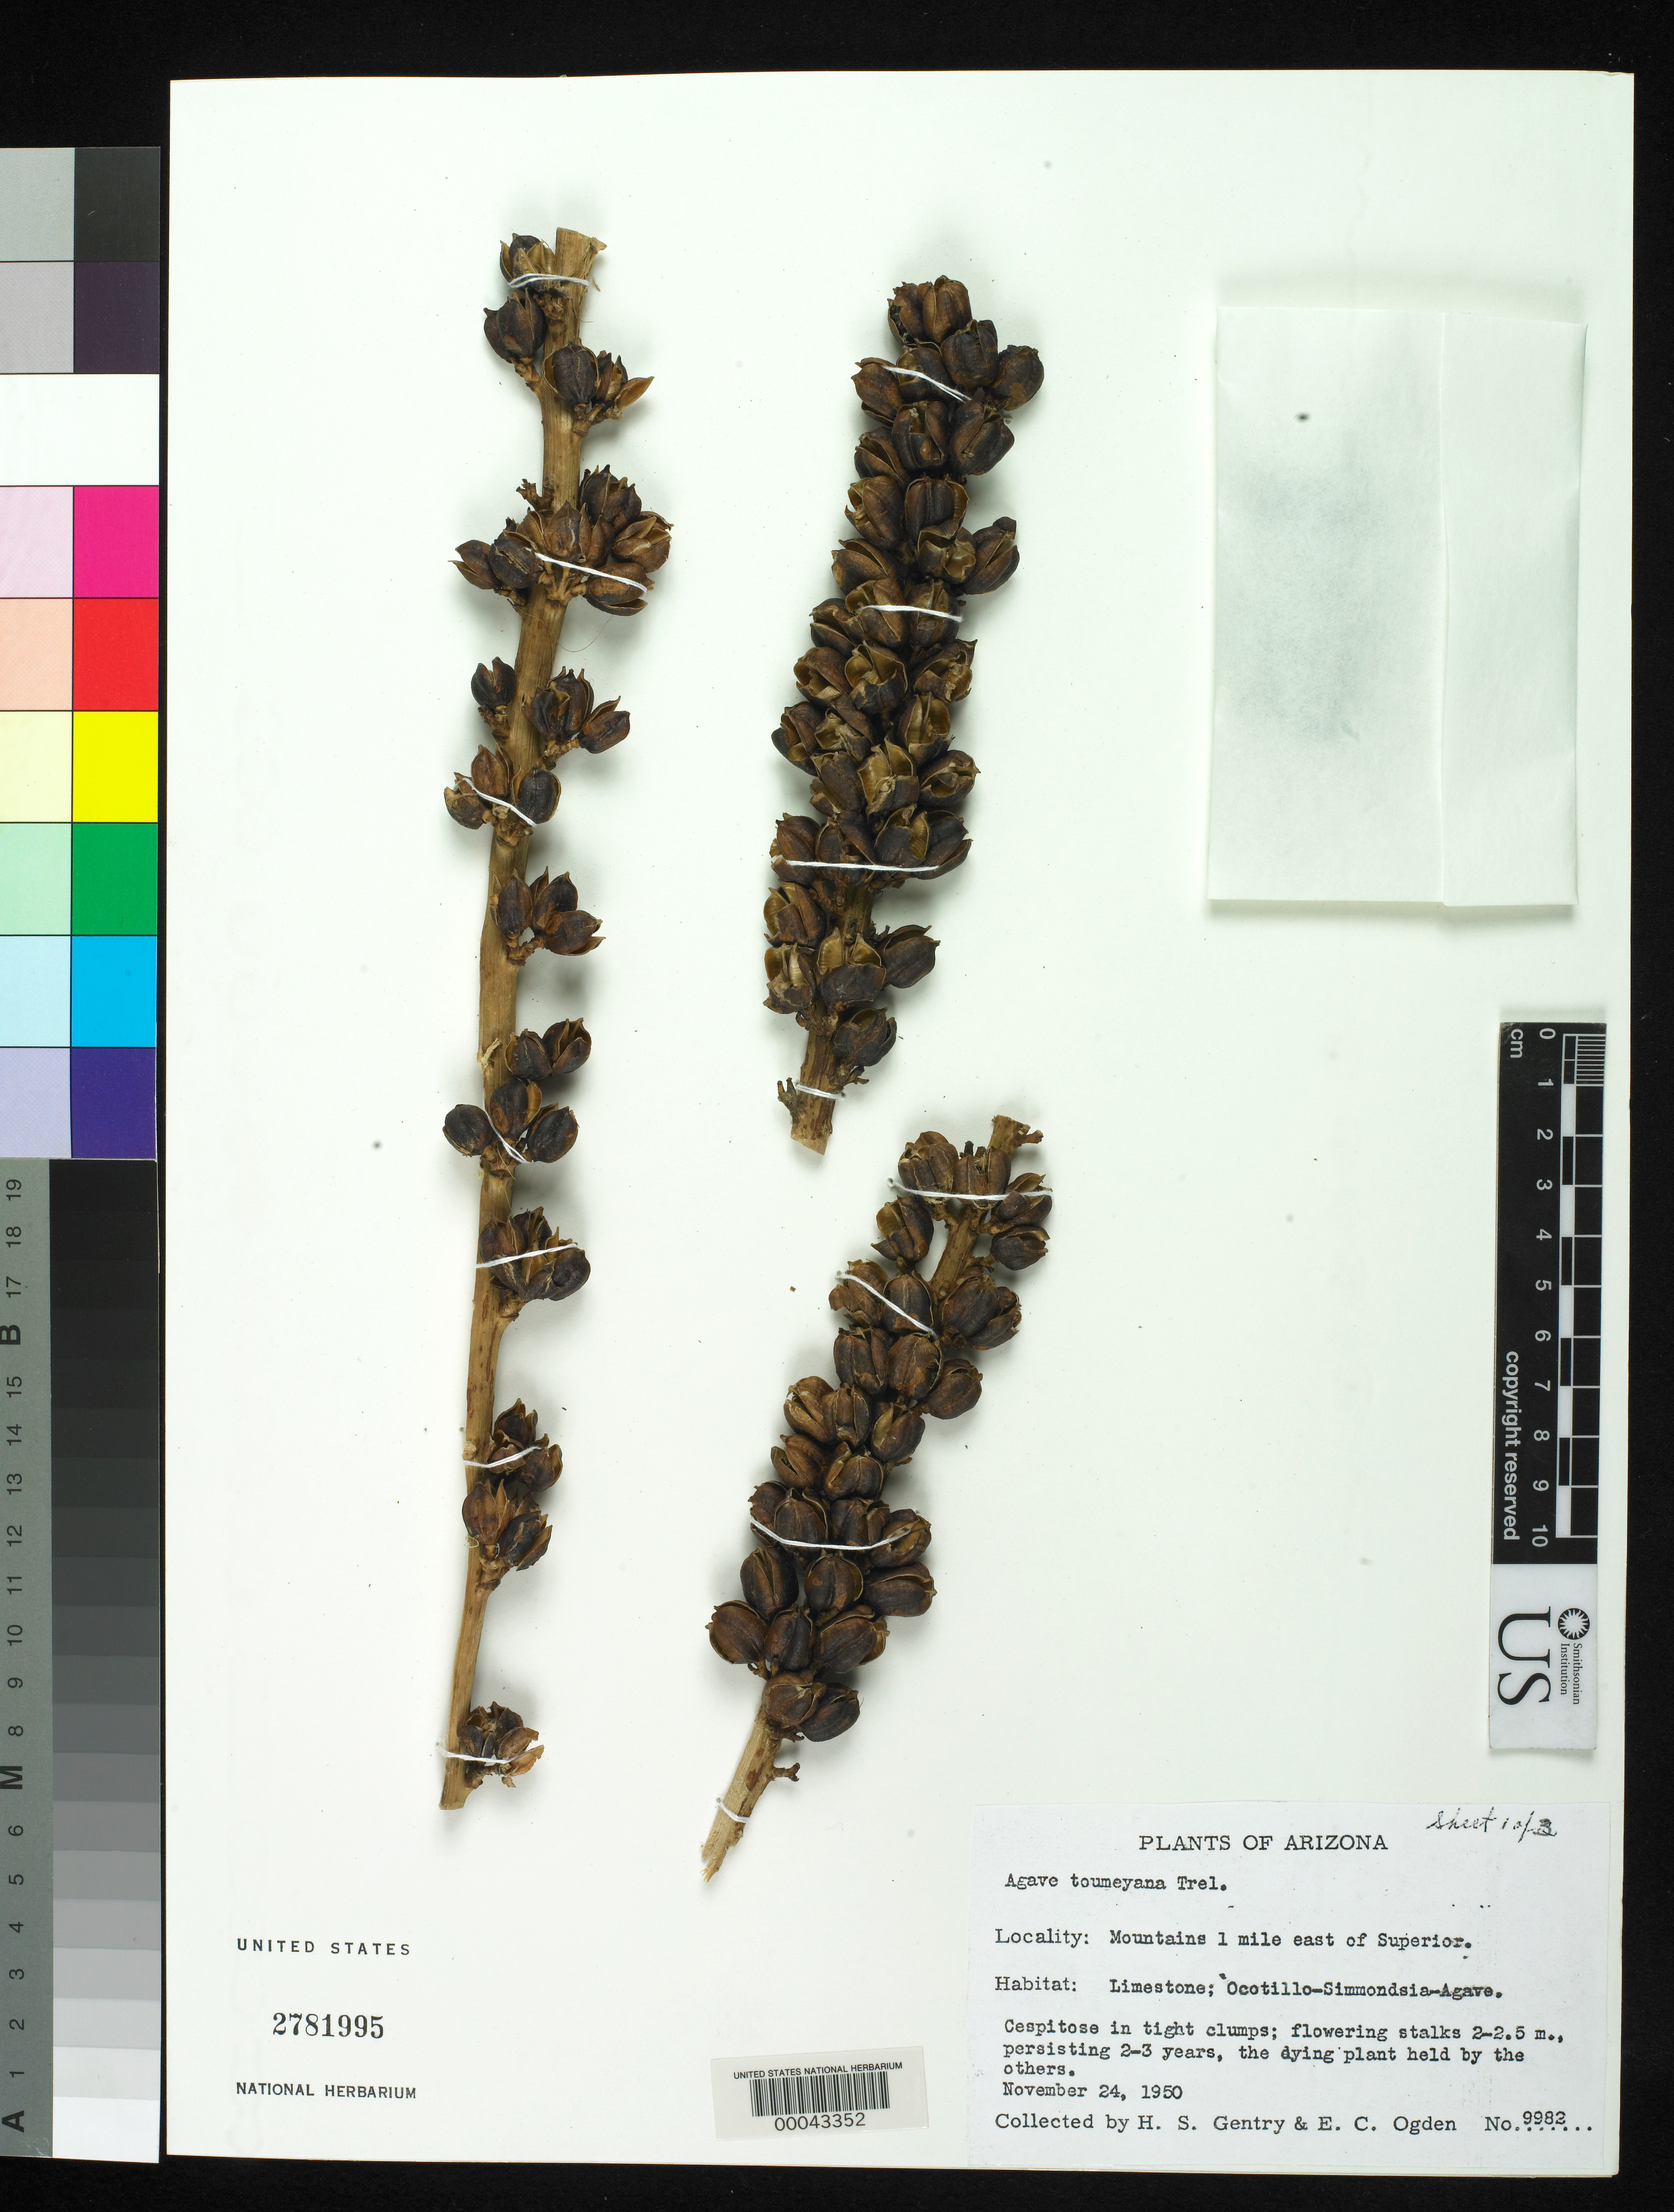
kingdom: Plantae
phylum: Tracheophyta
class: Liliopsida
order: Asparagales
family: Asparagaceae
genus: Agave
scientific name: Agave toumeyana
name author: Trel.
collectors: H. S. Gentry & E. C. Ogden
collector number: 9982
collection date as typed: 24 Nov 1950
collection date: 1950-11-24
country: United States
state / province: Arizona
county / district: Pinal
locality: Mountains 1 mi e of superior.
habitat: Limestone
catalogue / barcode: US 2781995